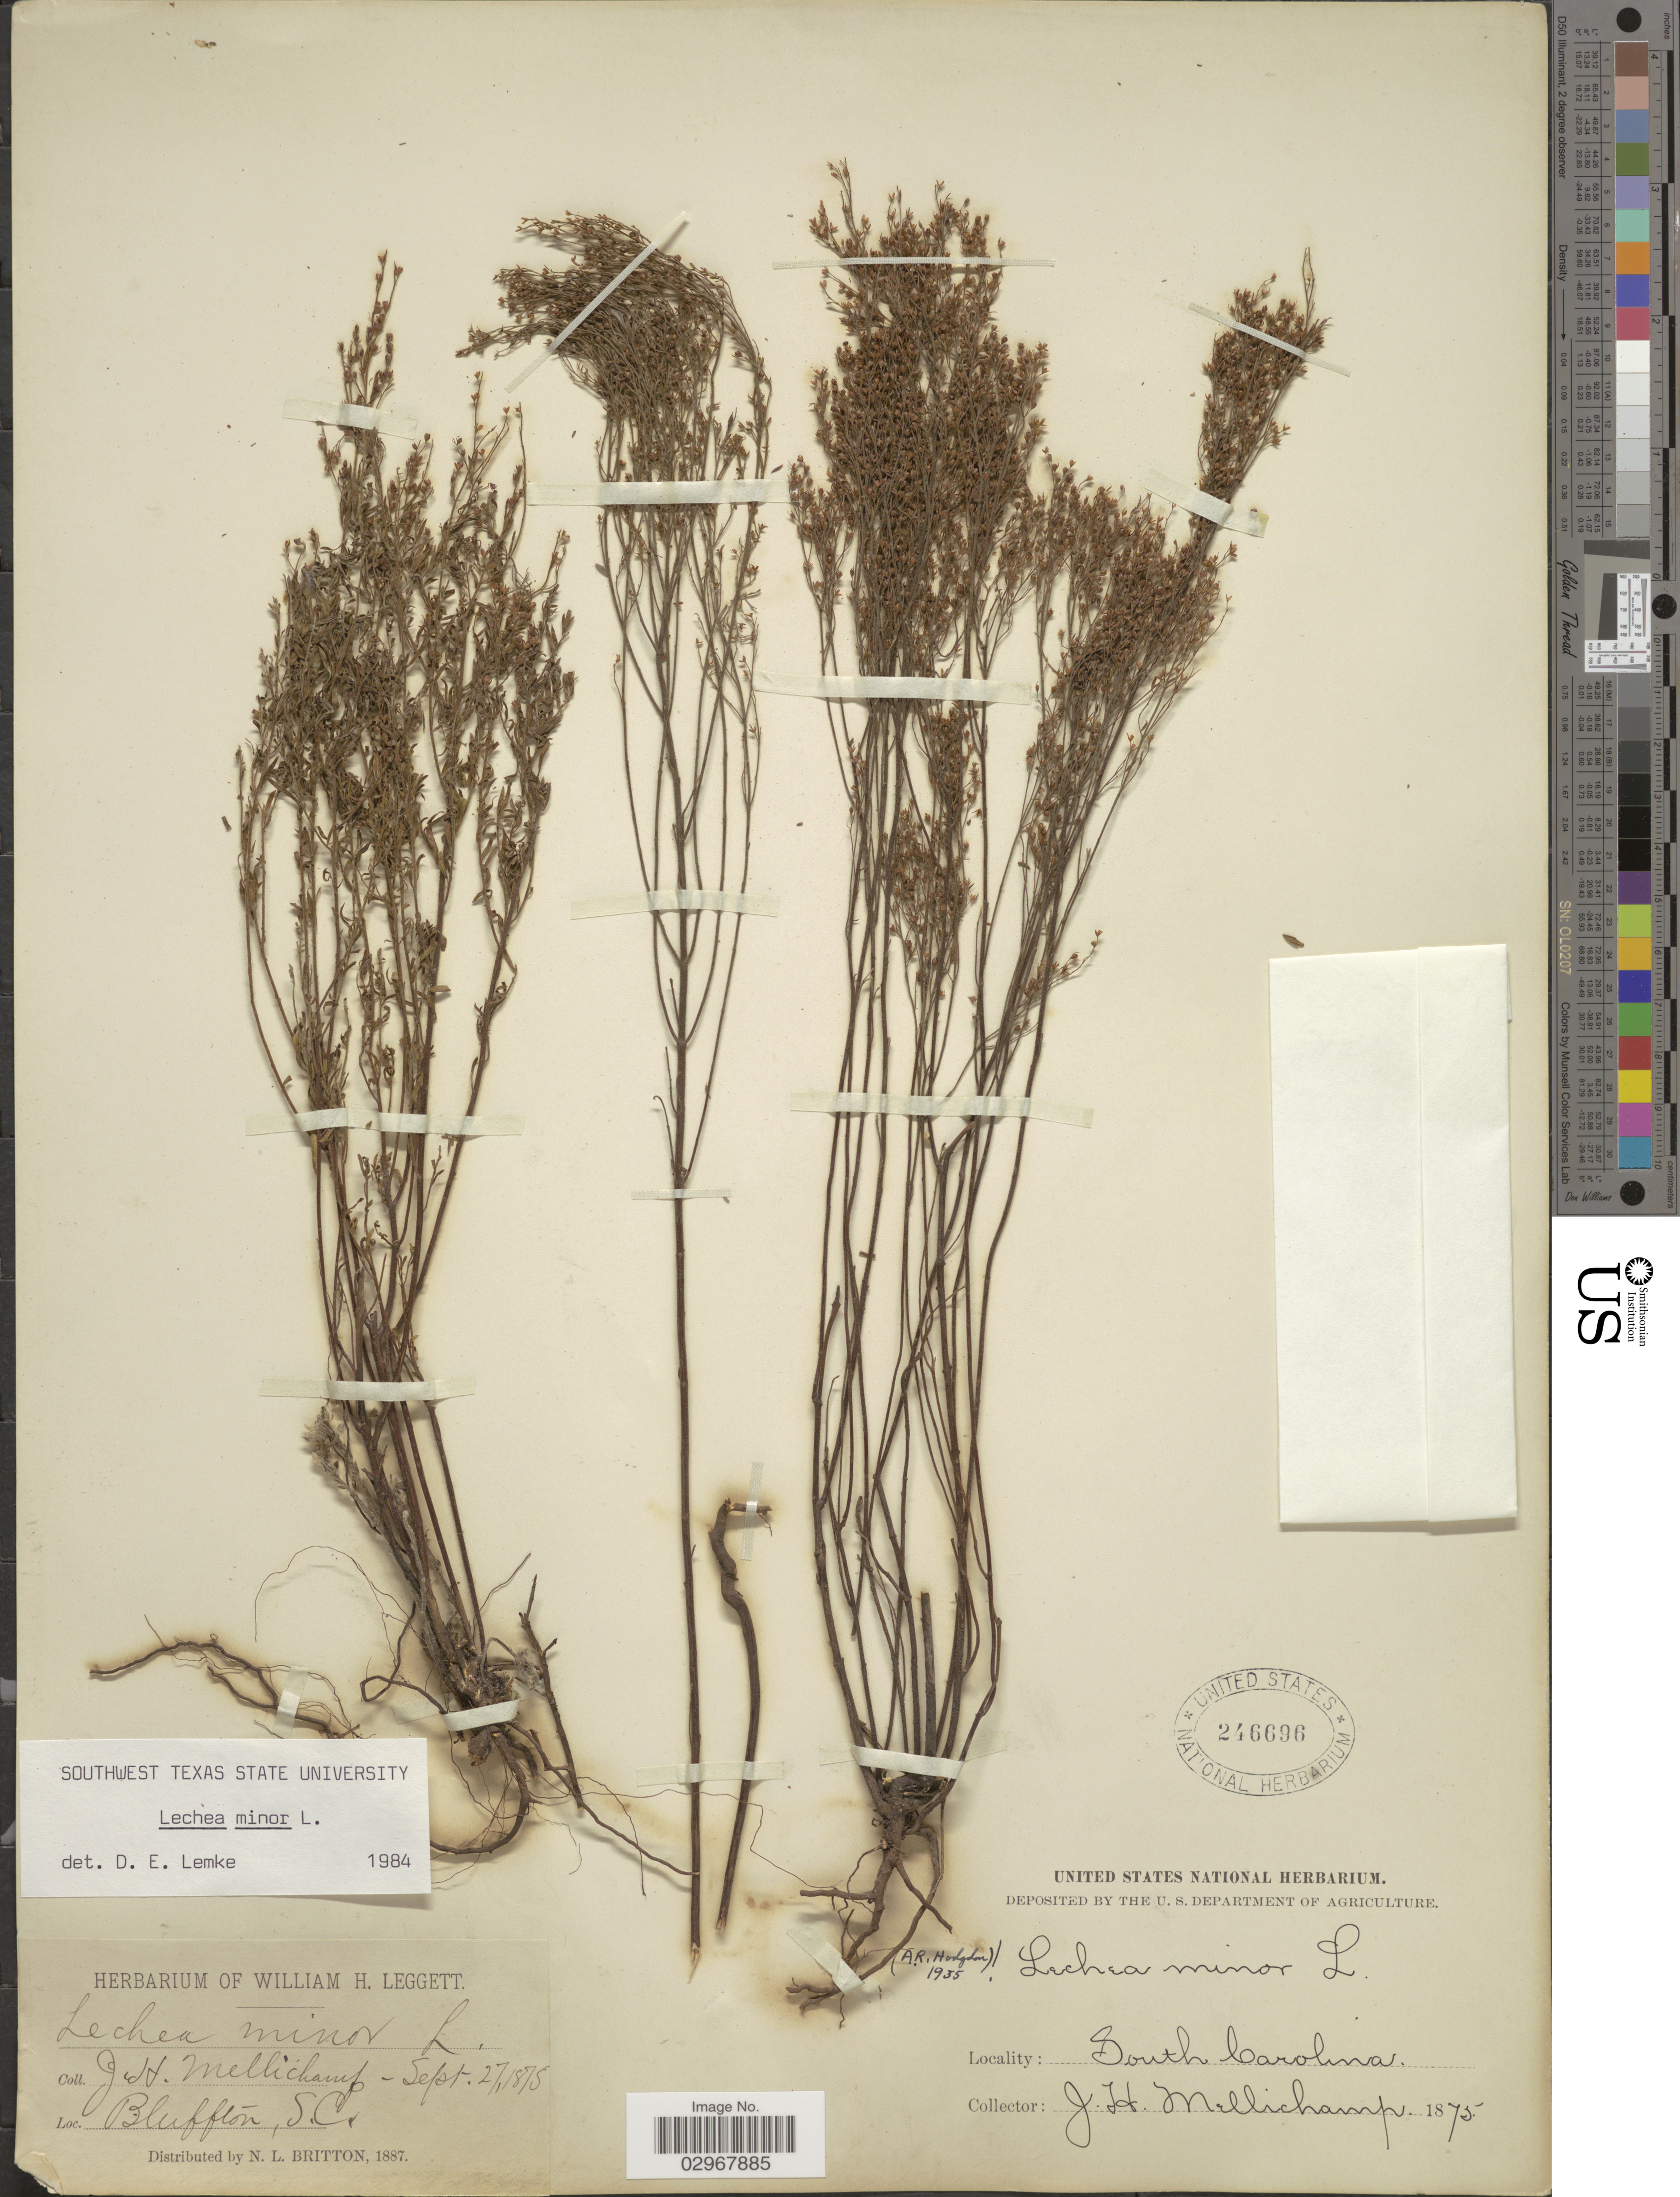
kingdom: Plantae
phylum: Tracheophyta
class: Magnoliopsida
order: Malvales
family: Cistaceae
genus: Lechea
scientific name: Lechea minor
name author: L.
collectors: J. H. Mellichamp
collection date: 1875-09-27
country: United States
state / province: South Carolina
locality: Bluffton.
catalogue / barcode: US 246696